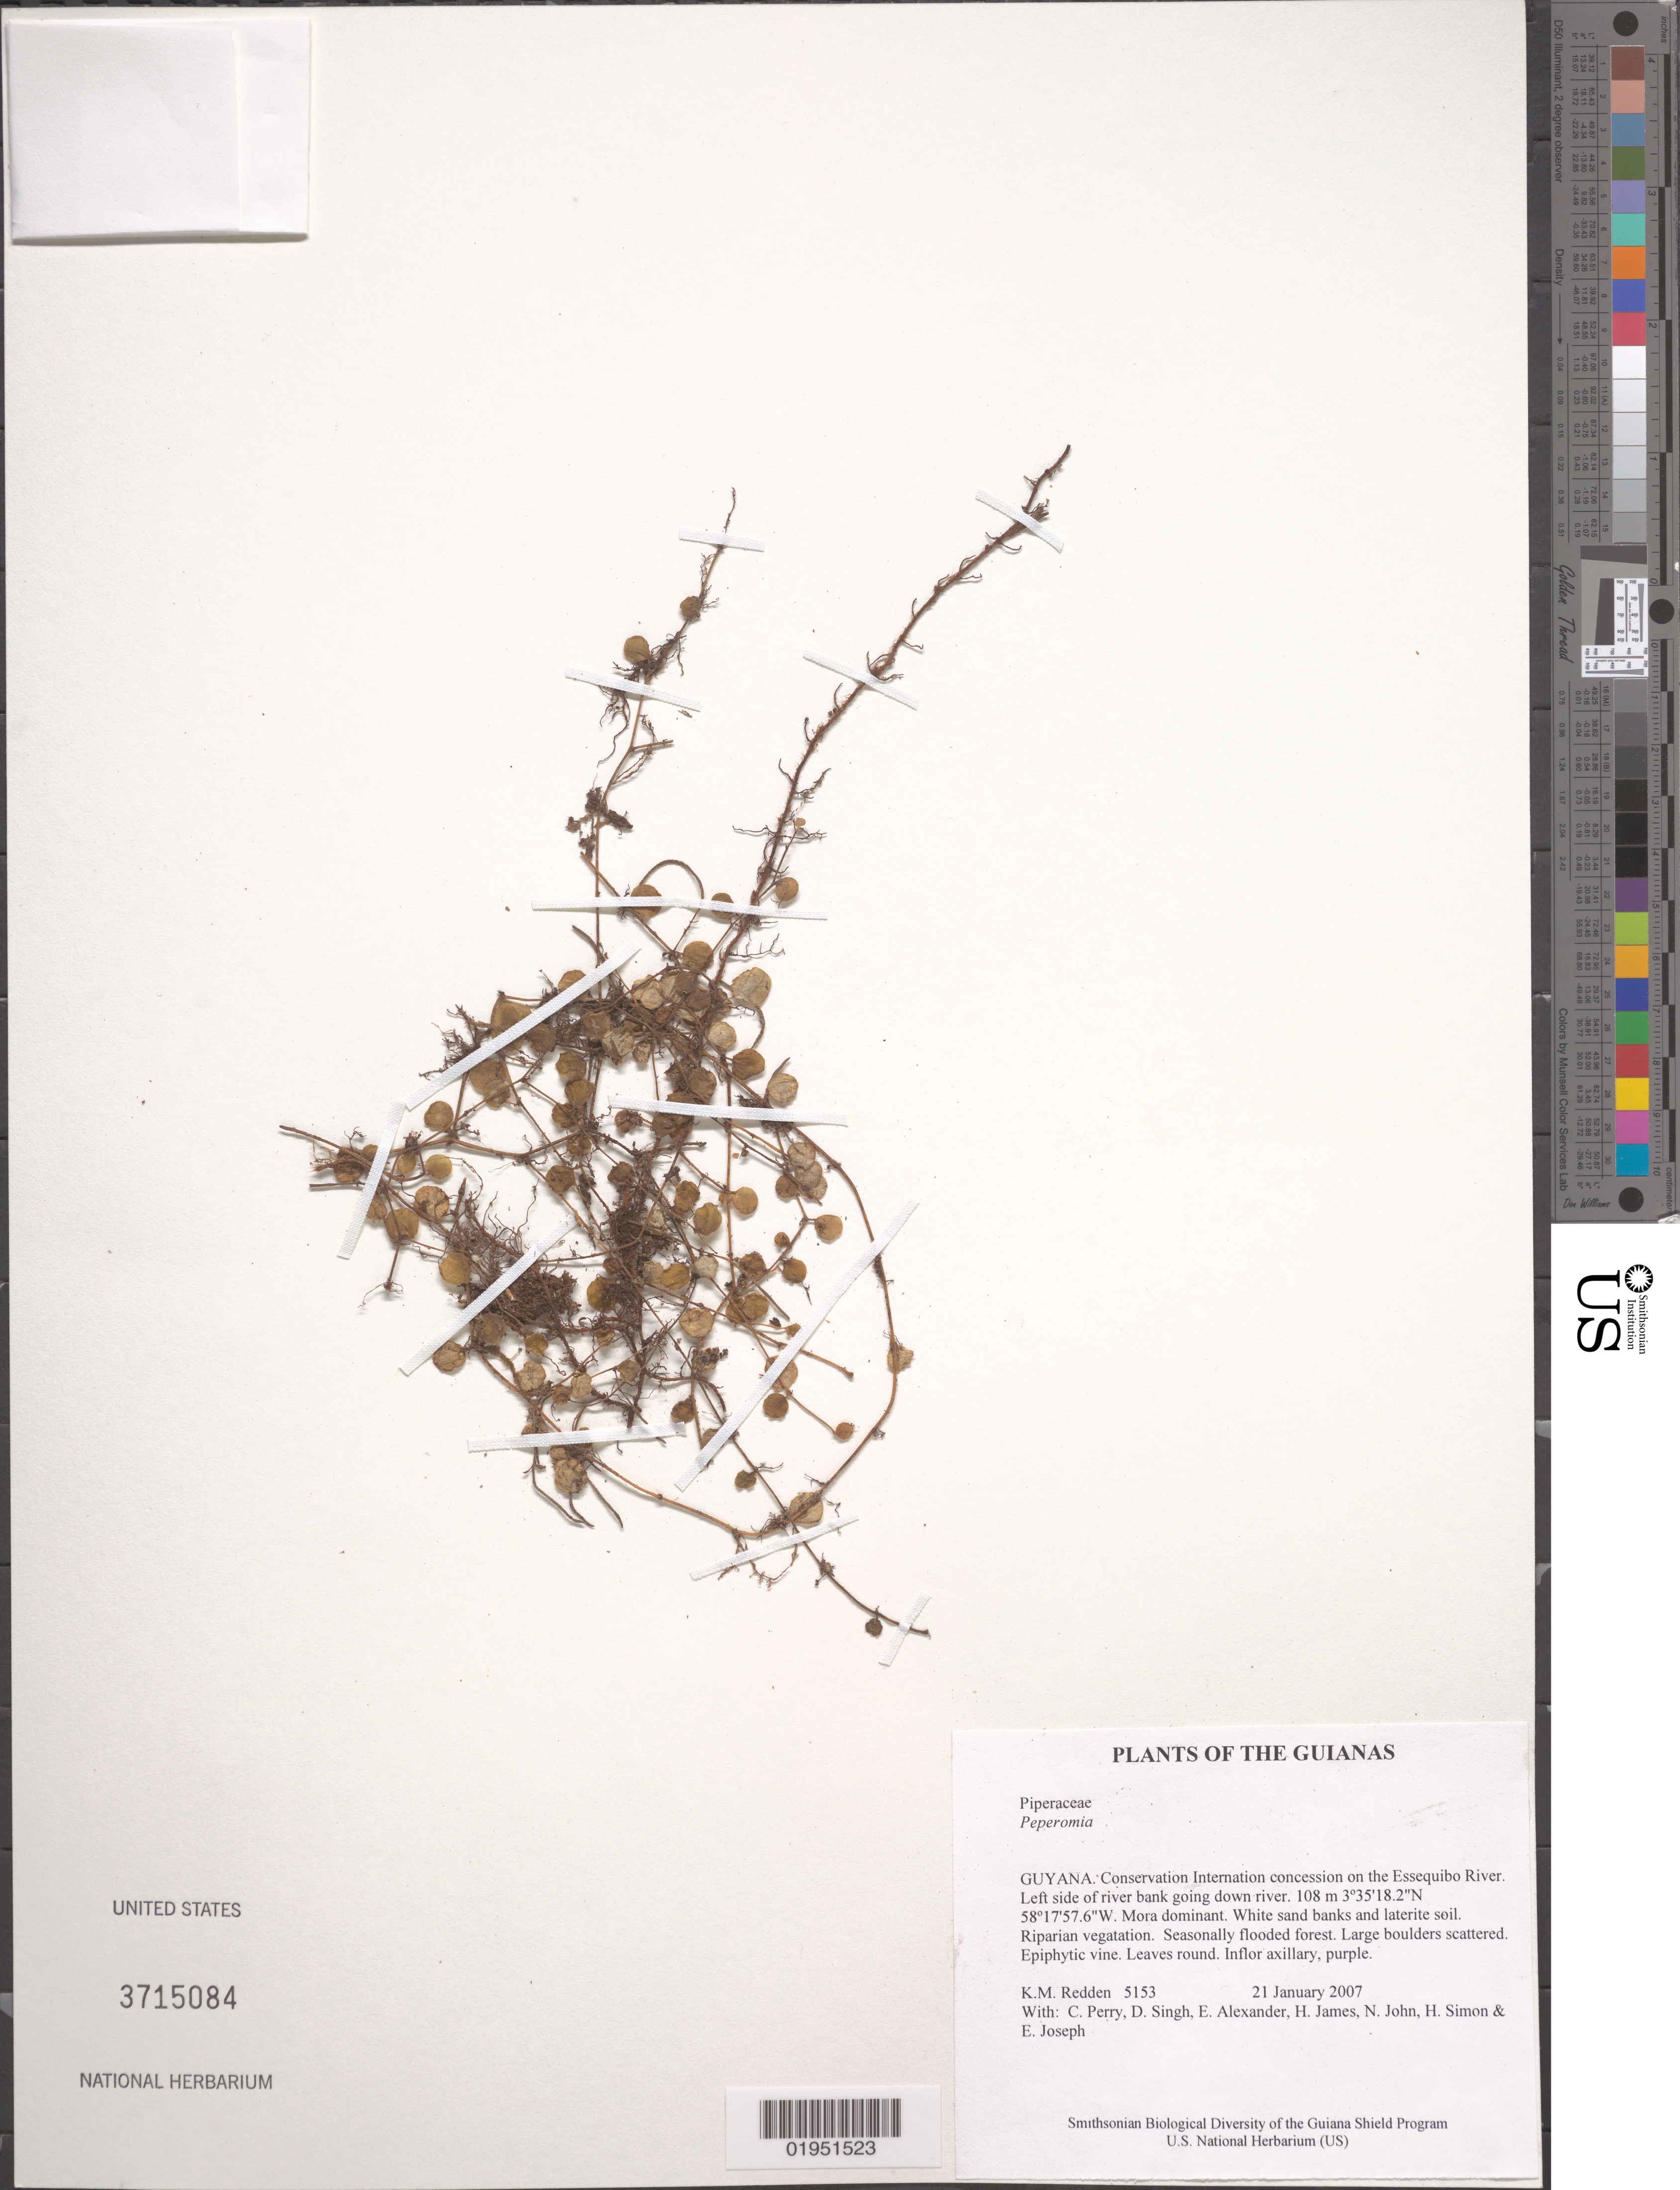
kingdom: Plantae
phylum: Tracheophyta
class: Magnoliopsida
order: Piperales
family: Piperaceae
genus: Peperomia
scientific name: Peperomia rotundifolia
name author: (L.) Kunth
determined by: Jiménez, José Estaban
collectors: K. M. Redden, C. Perry, D. Singh, E. Alexander, H. James, N. John, H. Simon & E. Joseph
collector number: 5153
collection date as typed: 21 January 2007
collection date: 2007-01-21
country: Guyana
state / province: U. Takutu-U. Essequibo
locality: Conservation International concession on the Essequibo River. Left side of river bank going down river.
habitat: Mora dominant. White sand banks and laterite soil. Riparian vegetation. Seasonally flooded forest. Large boulders scattered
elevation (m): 108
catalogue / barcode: US 3715084